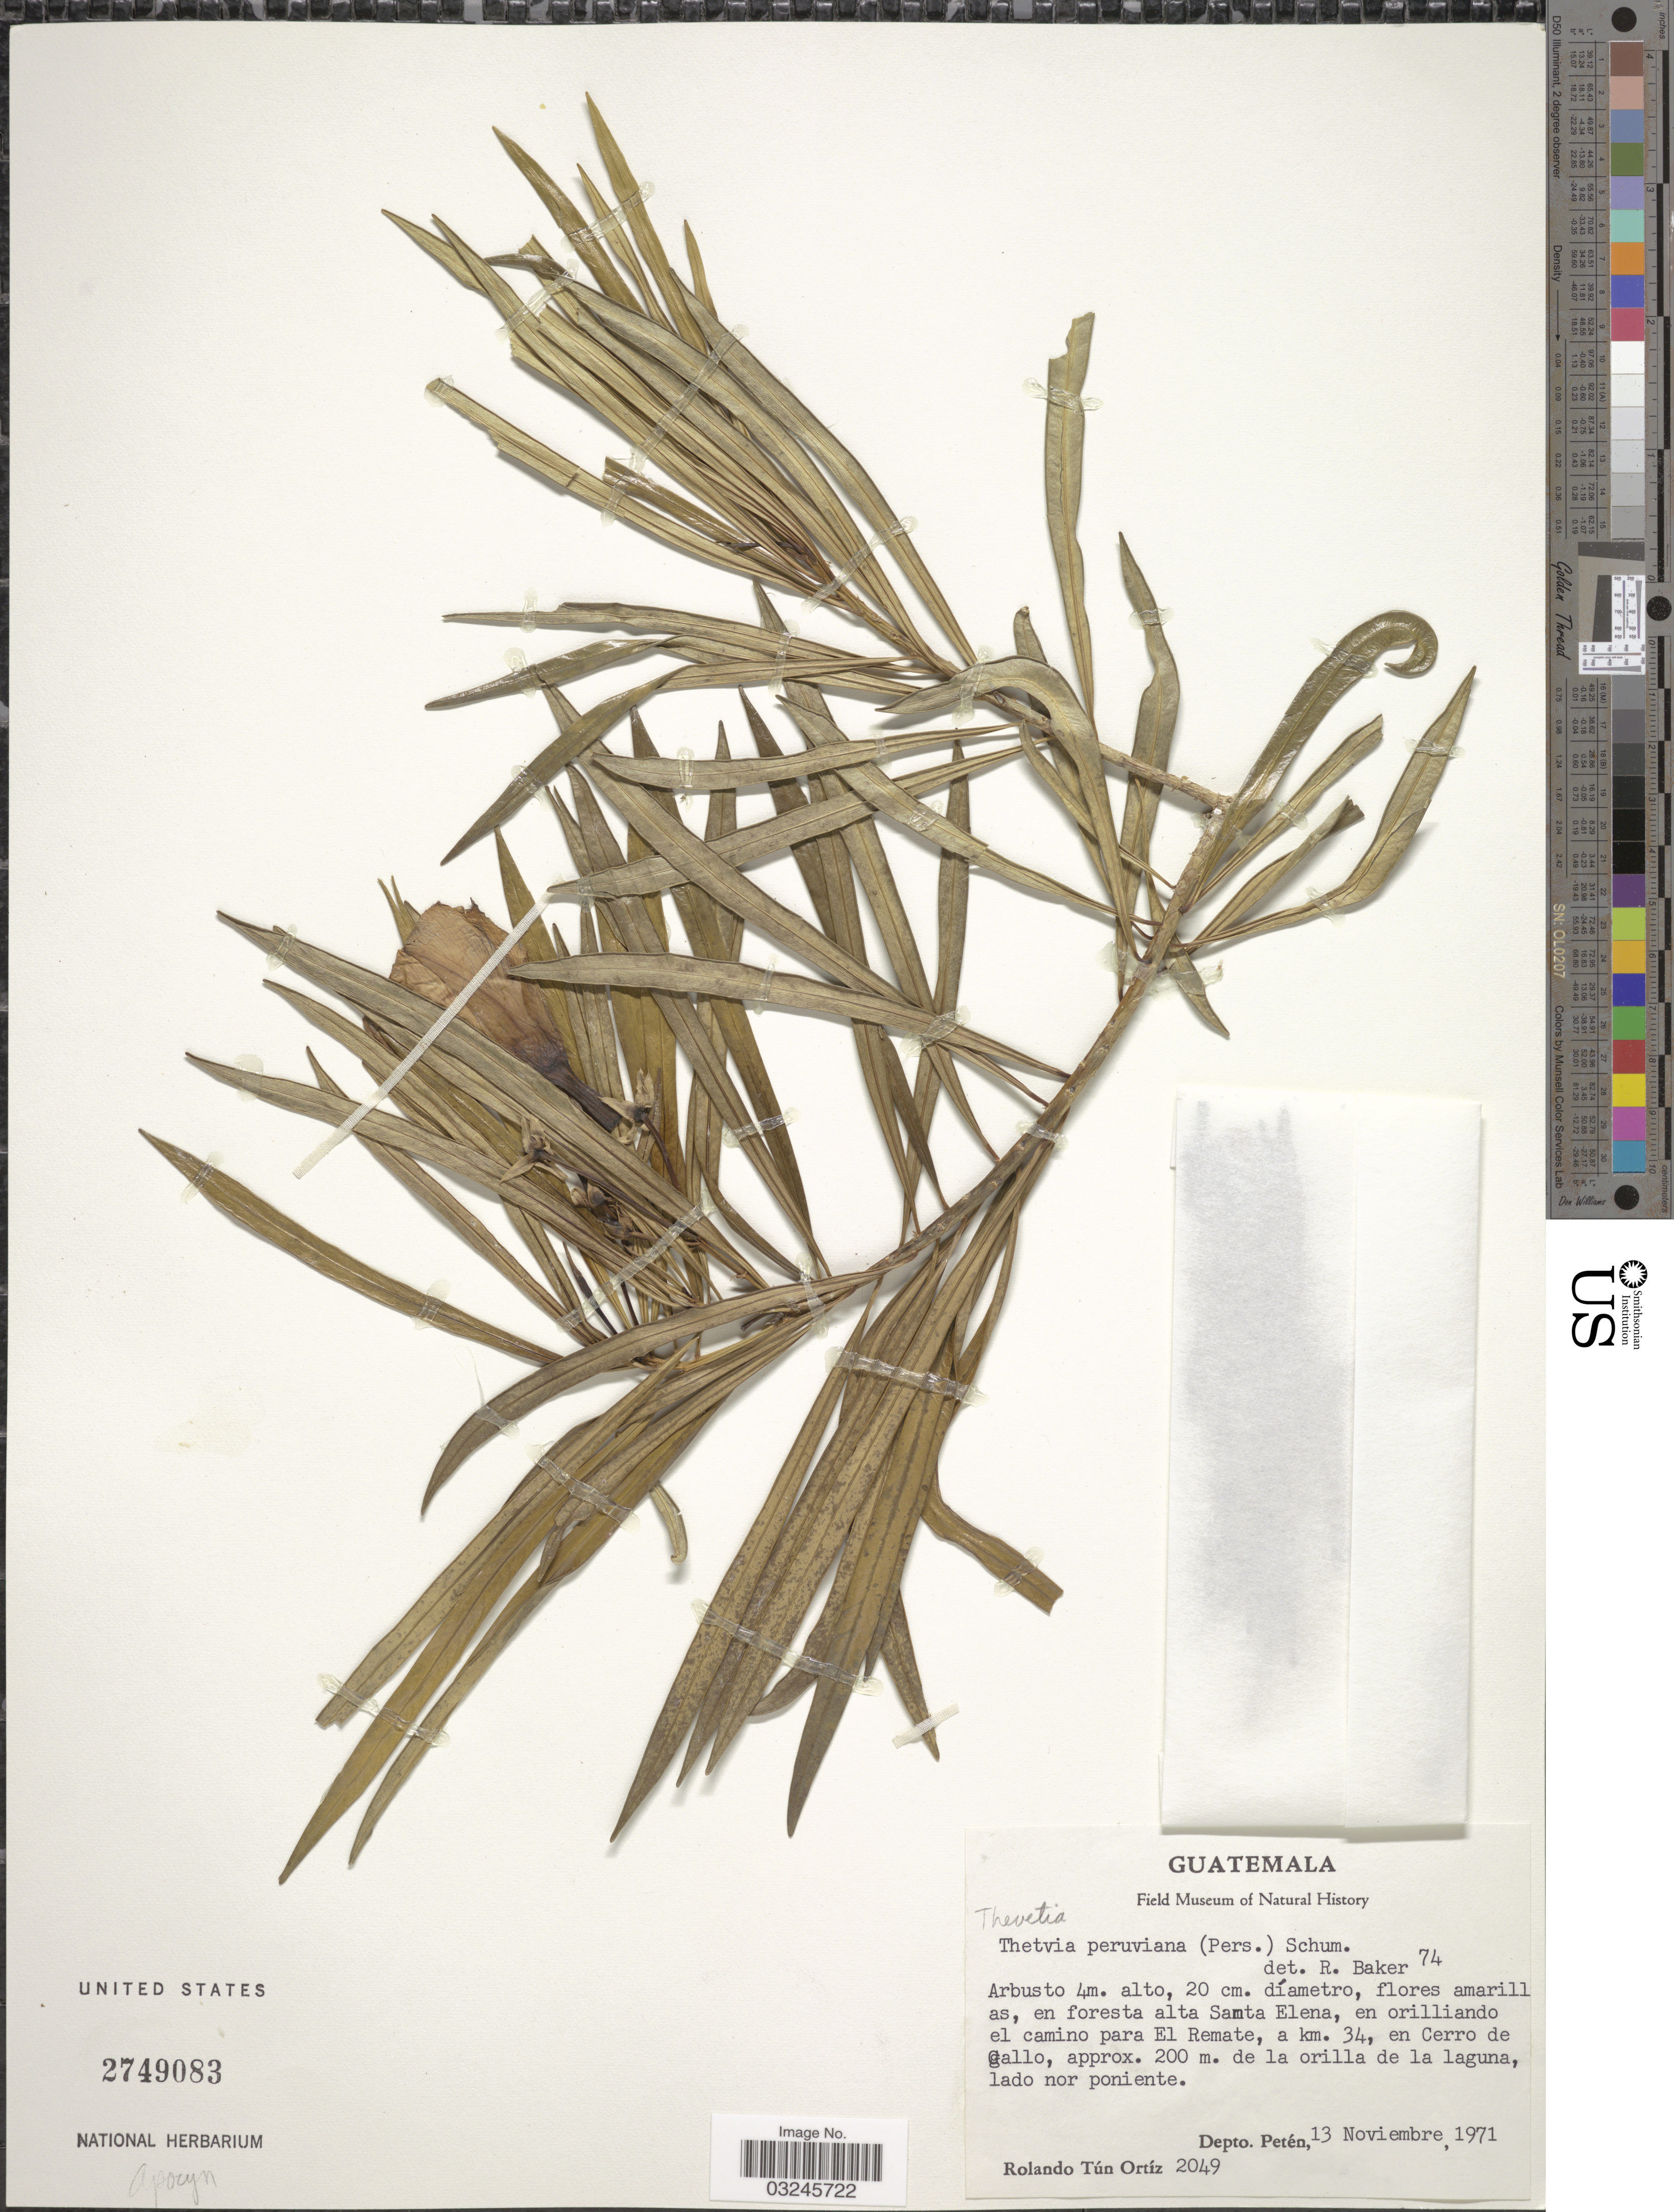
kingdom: Plantae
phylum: Tracheophyta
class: Magnoliopsida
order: Gentianales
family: Apocynaceae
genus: Thevetia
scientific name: Thevetia peruviana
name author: (Pers.) K. Schum.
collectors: R. T. Ortíz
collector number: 2049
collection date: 1972-11-13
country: Guatemala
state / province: El Petén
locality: En foresta alta Santa Elena, en orilliando el camino para El Remate, a km. 34, en Cerro de Gallo, de la orilla de la laguna lado nor poniente, Depto. Petén.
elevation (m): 200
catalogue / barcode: US 2749083